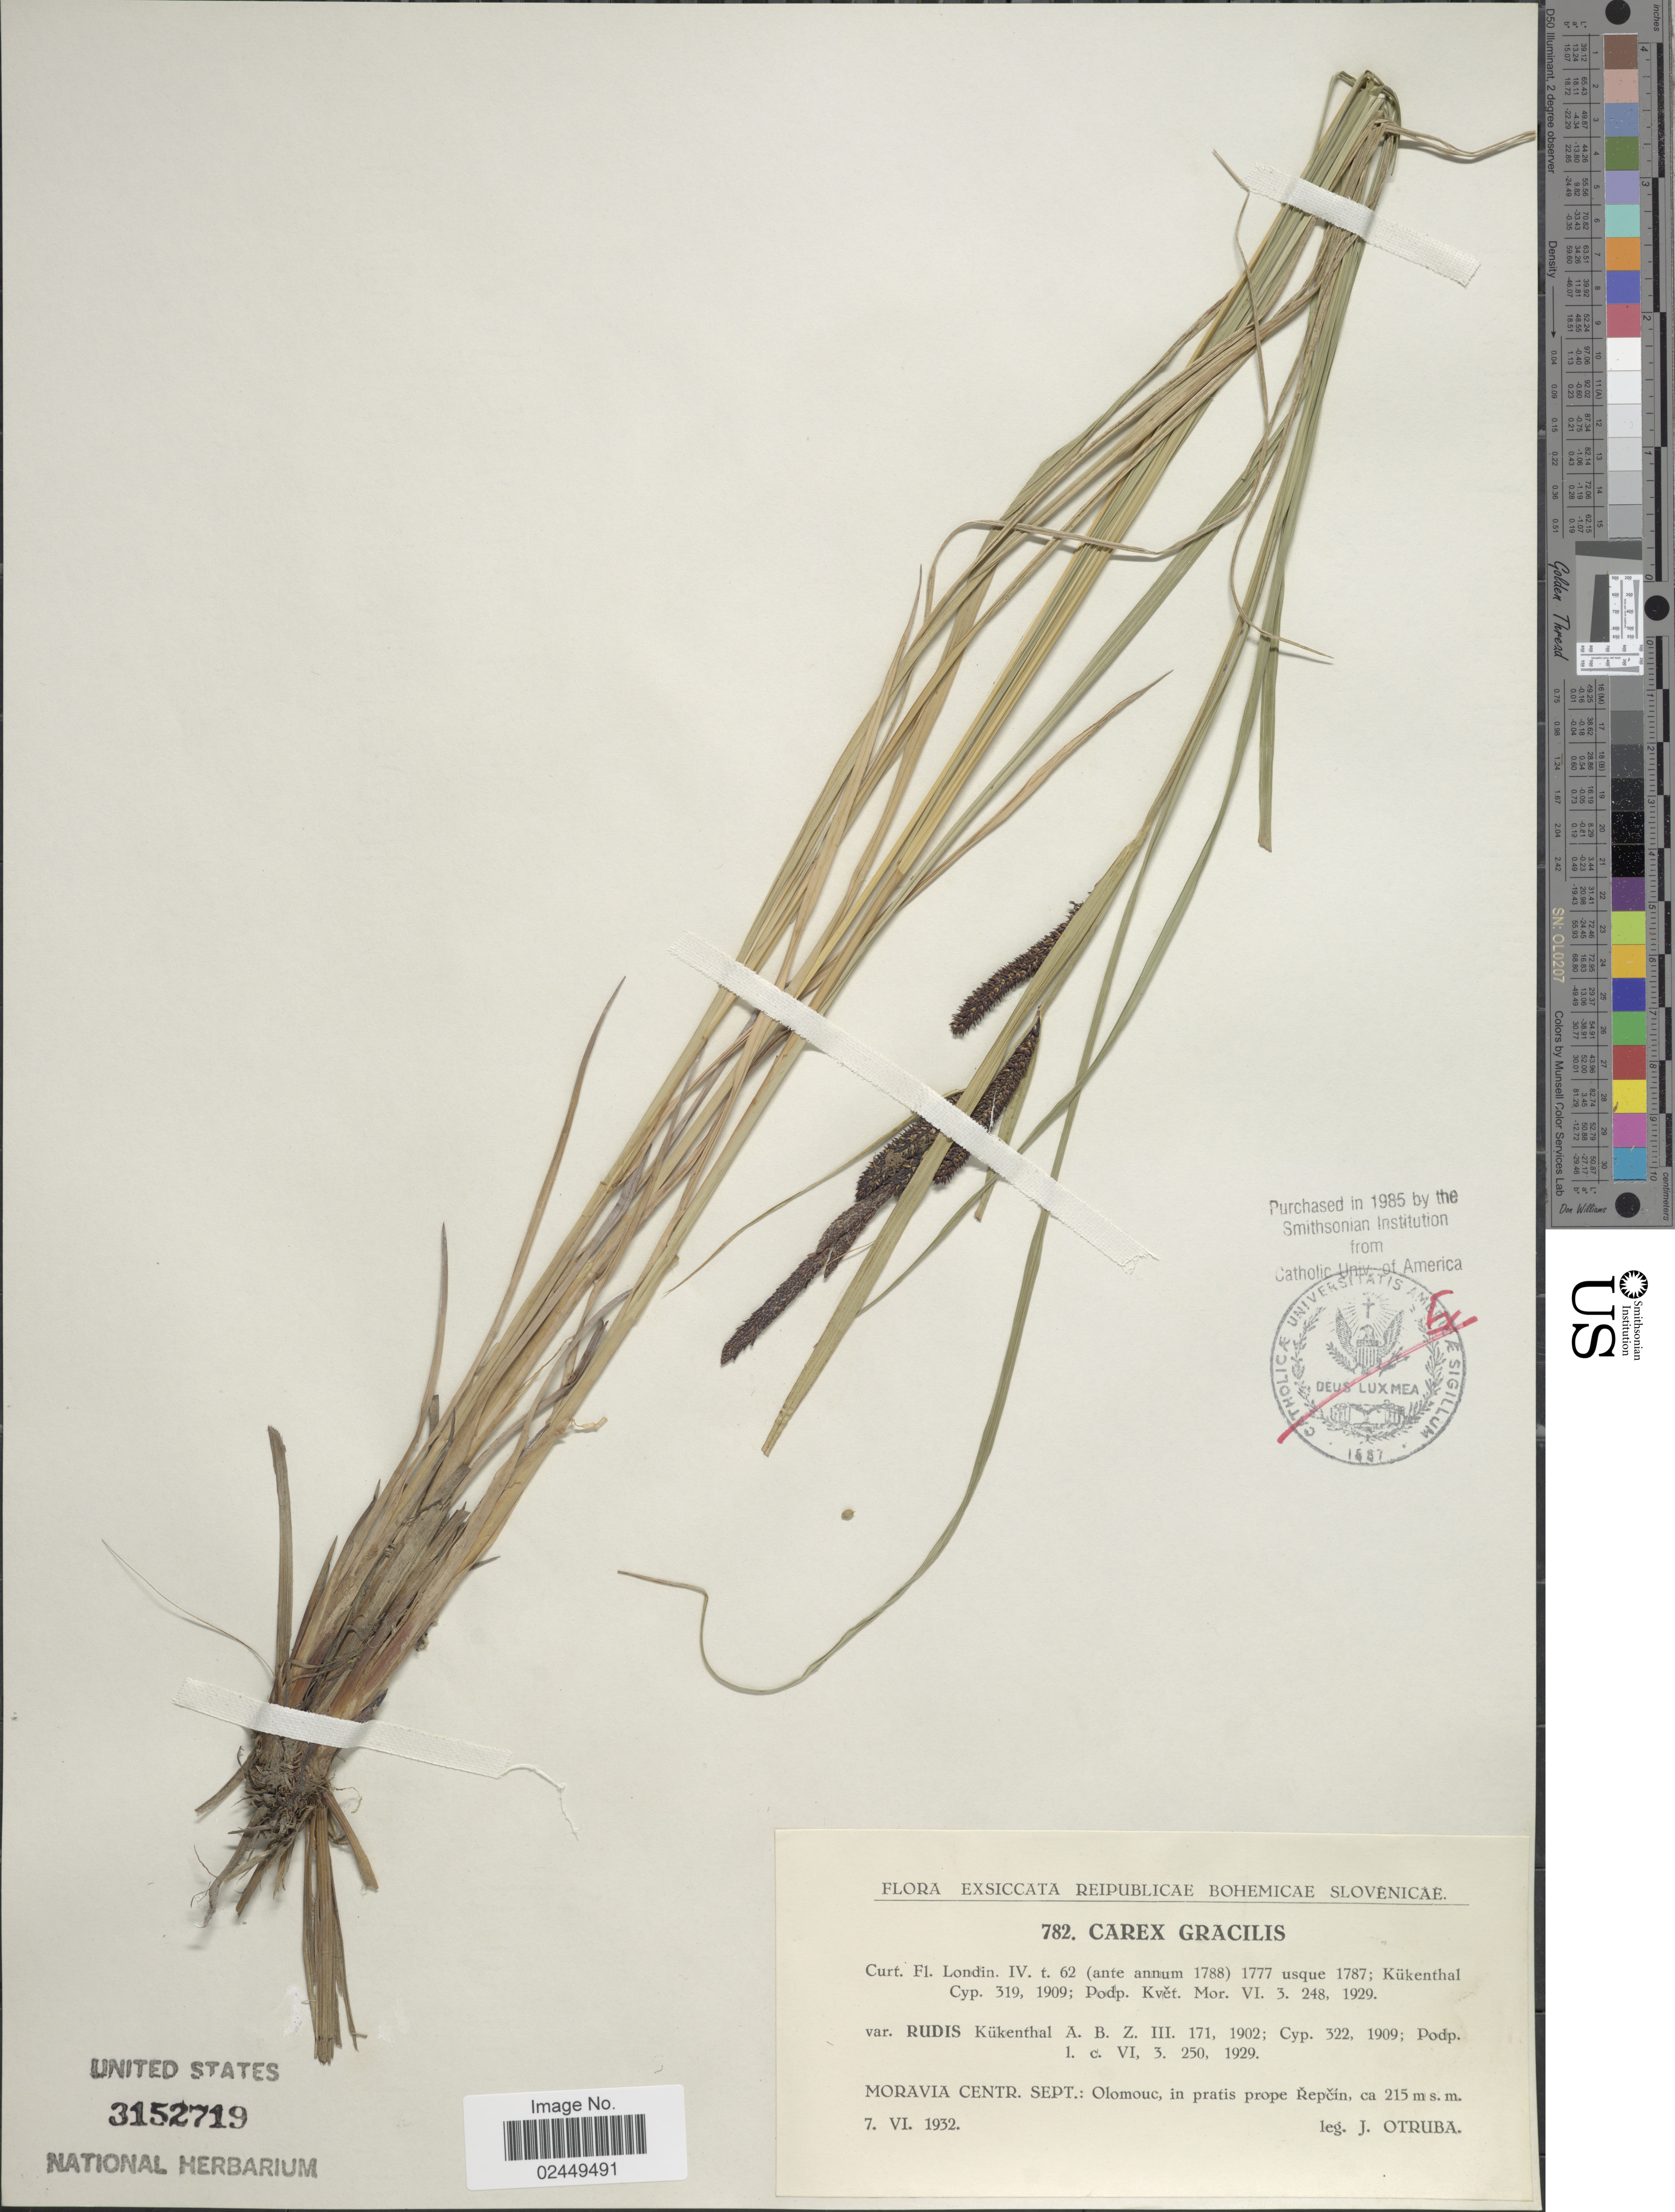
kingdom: Plantae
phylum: Tracheophyta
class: Liliopsida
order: Poales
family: Cyperaceae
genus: Carex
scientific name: Carex acuta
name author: L.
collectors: J. Otruba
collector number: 782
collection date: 1932-06-07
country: Czechia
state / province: Olomouc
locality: Reipublicae Bohemicae Slovenicae. Moravia Centr. Sept. Olomouc, in pratis prope Repcin.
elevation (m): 215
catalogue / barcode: US 3152719